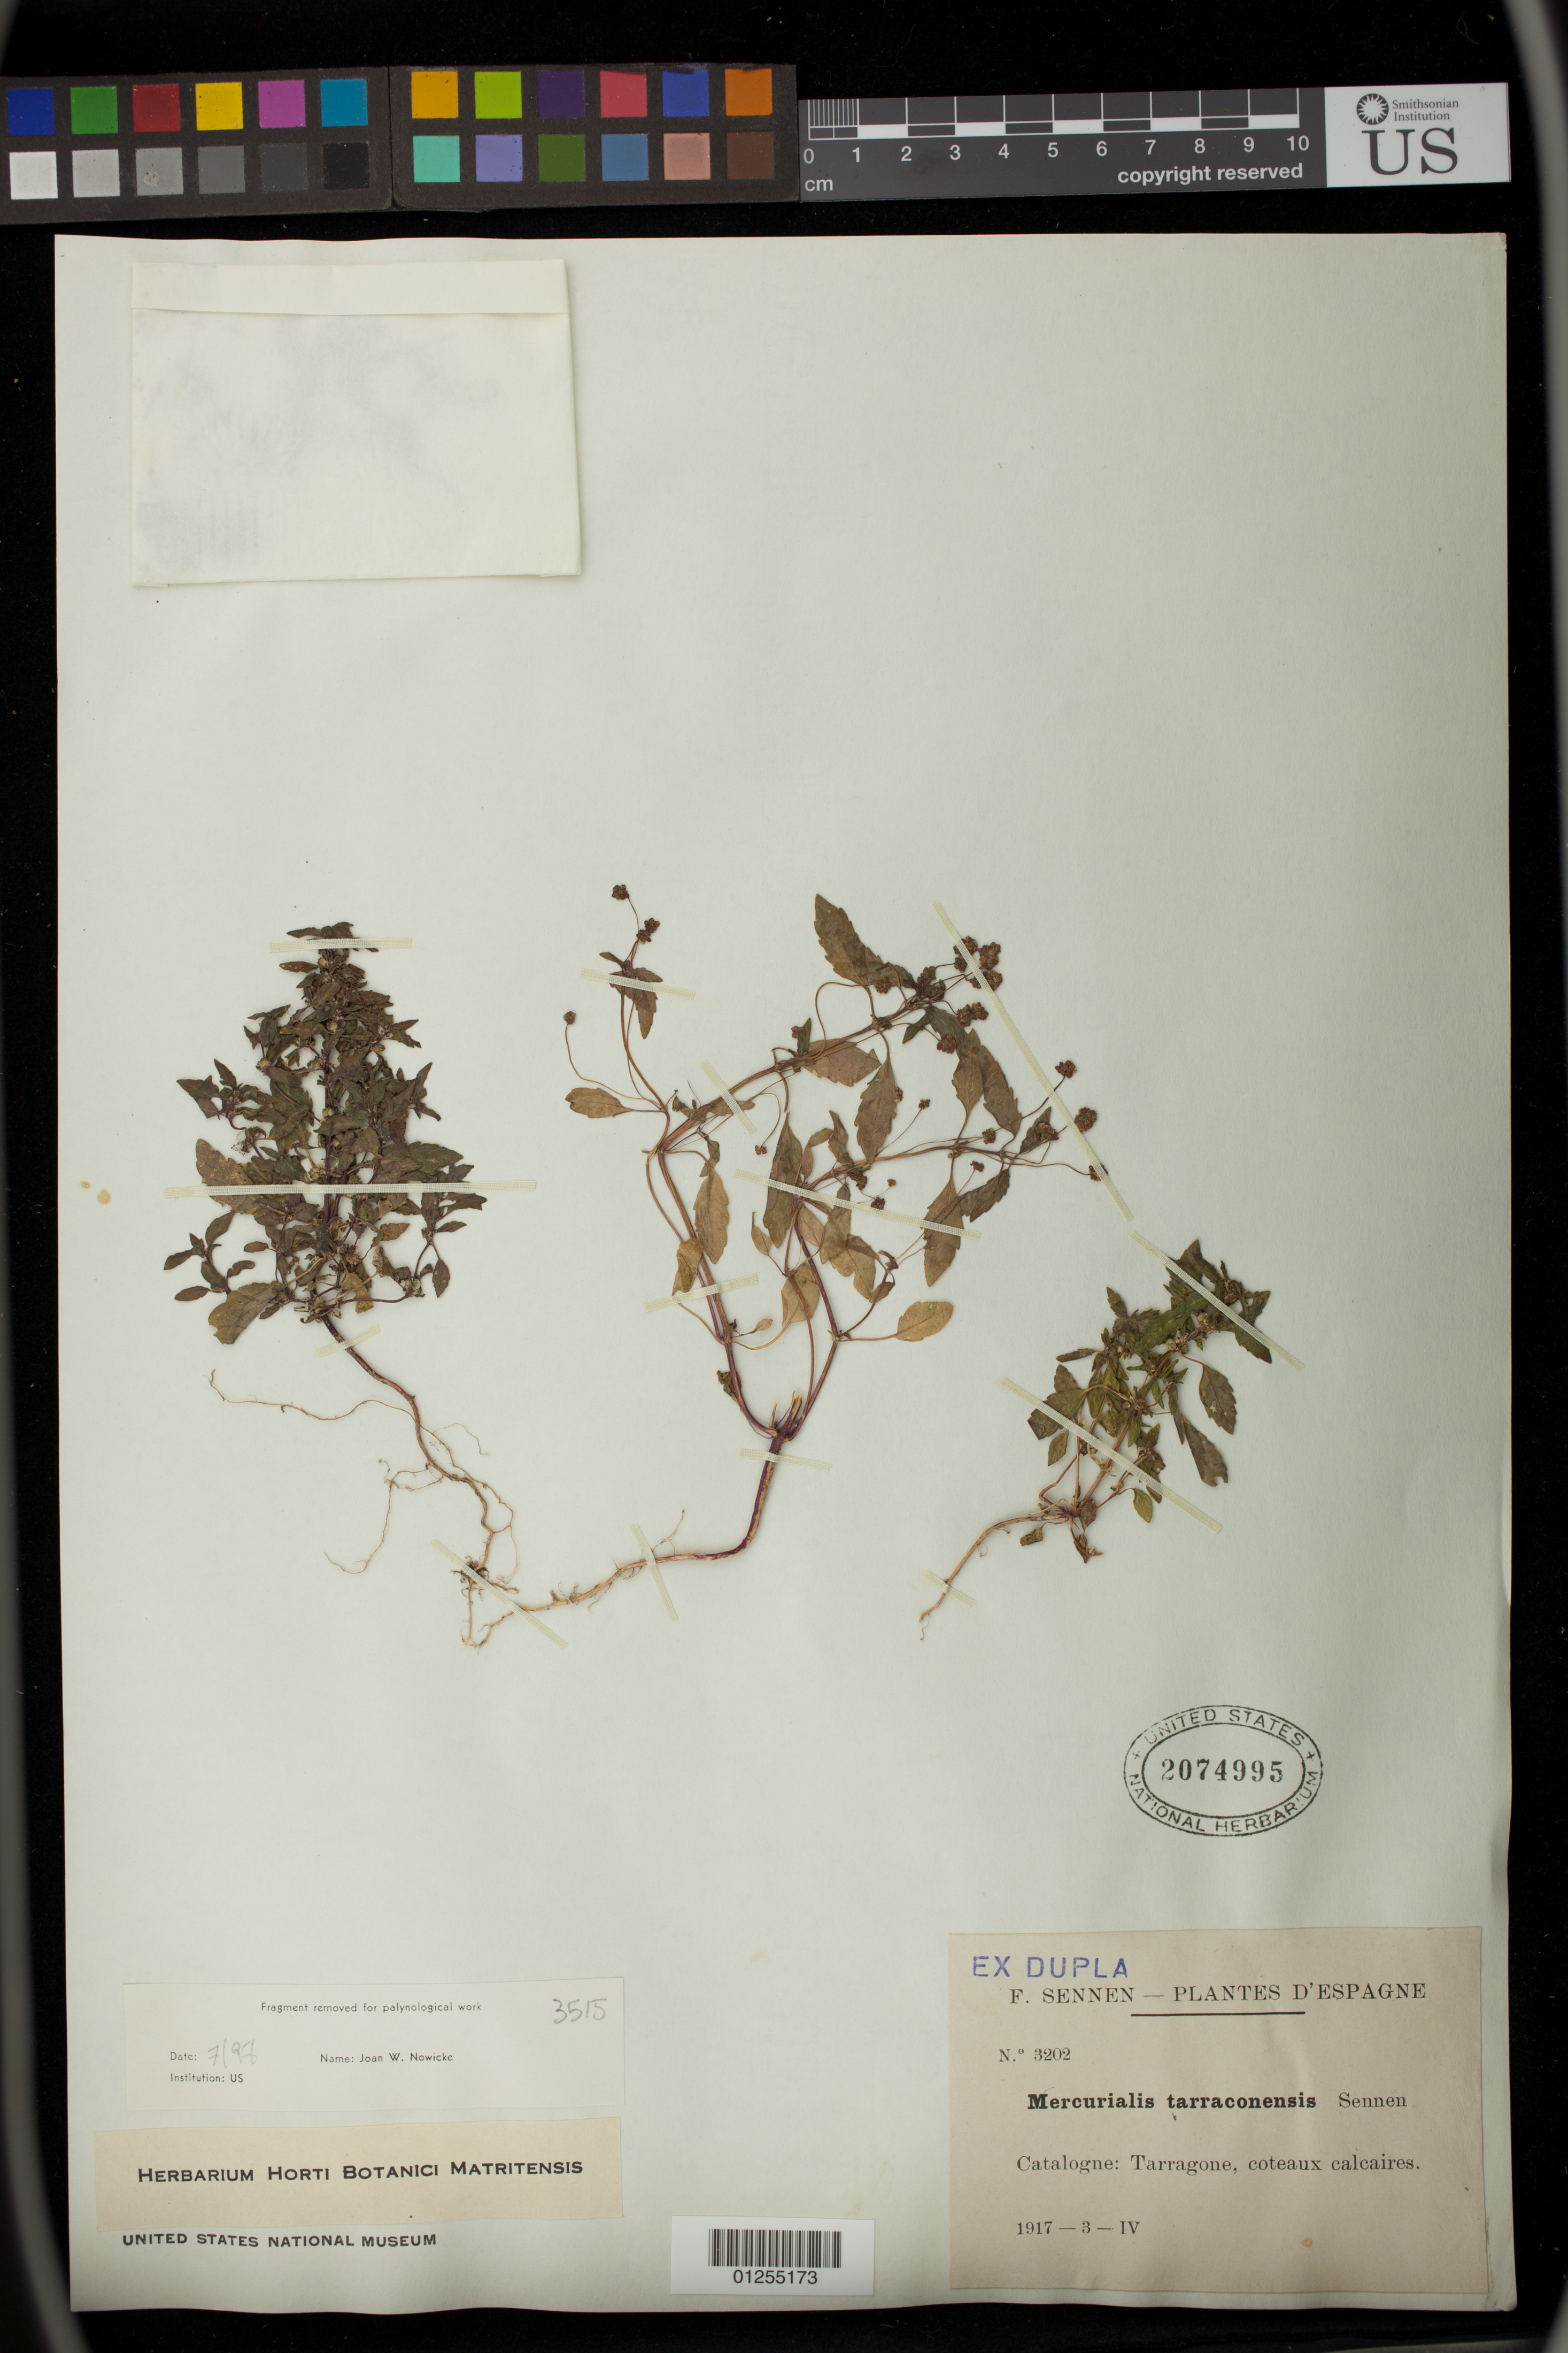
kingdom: Plantae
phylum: Tracheophyta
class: Magnoliopsida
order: Malpighiales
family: Euphorbiaceae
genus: Mercurialis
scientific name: Mercurialis tarraconensis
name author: Sennen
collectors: E. Sennen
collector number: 3202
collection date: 1917-04-03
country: Spain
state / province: Catalunya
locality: Tarragona, coteaux calcaires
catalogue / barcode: US 2074995